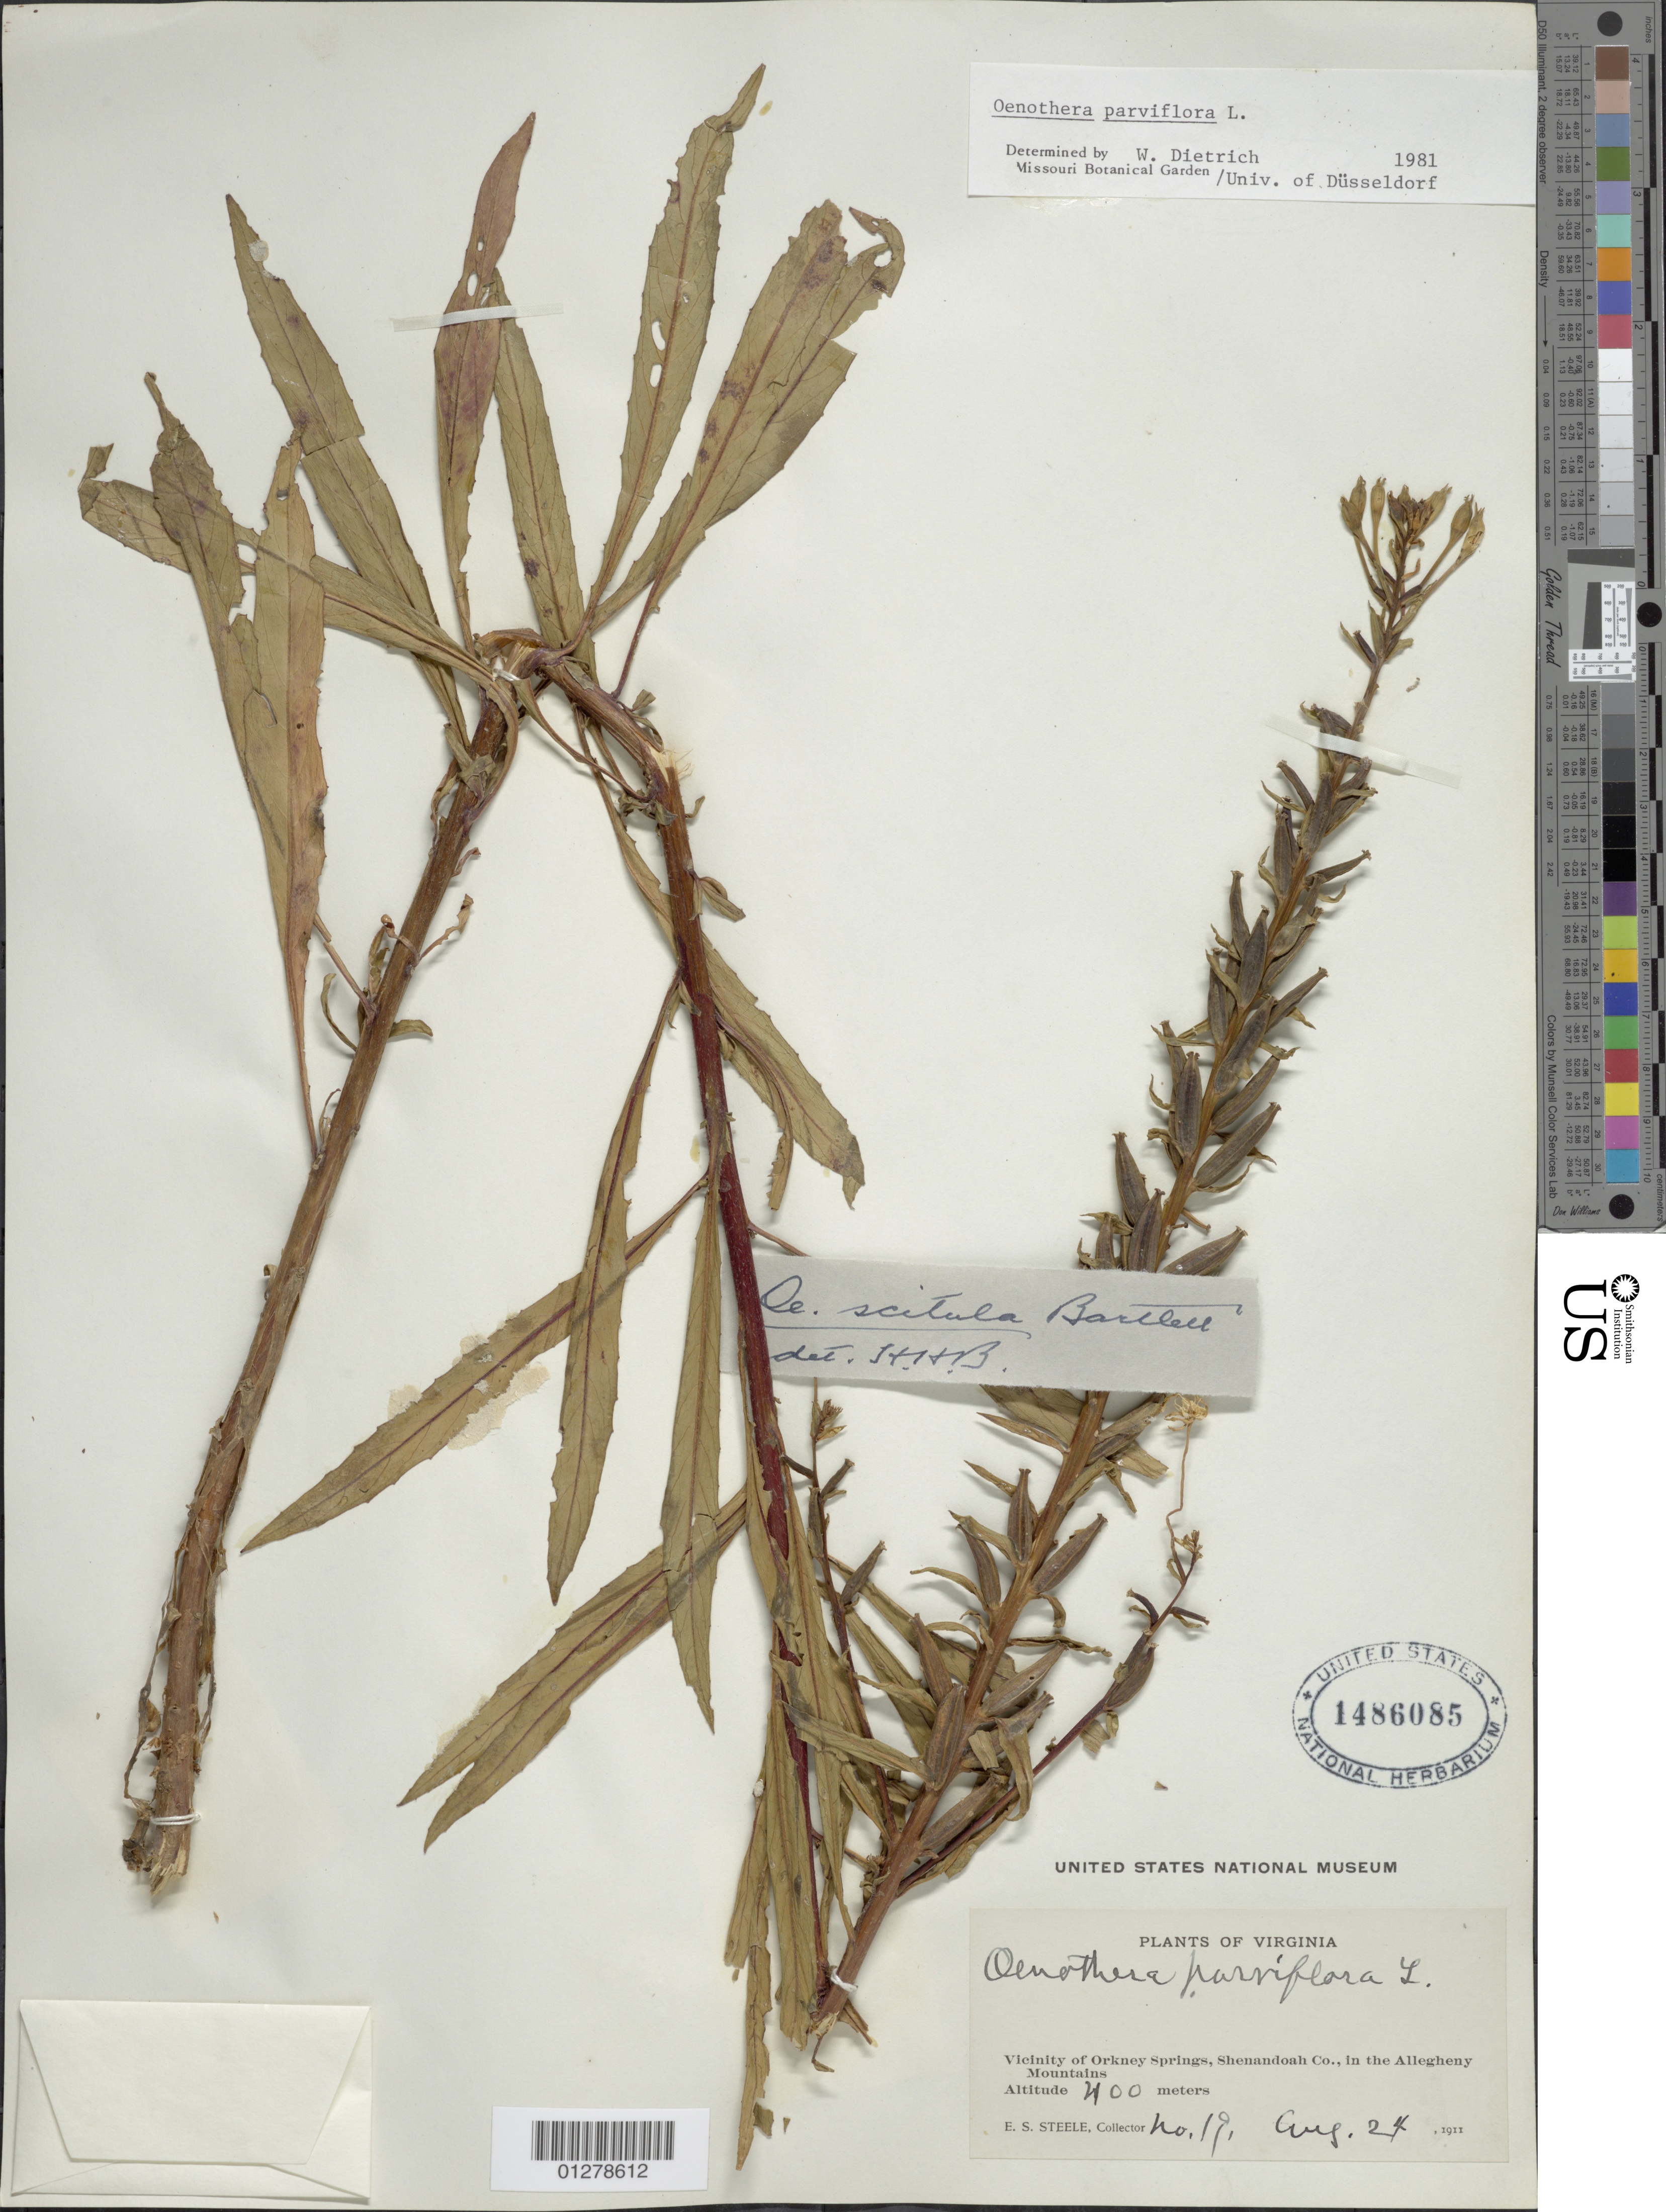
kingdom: Plantae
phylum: Tracheophyta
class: Magnoliopsida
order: Myrtales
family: Onagraceae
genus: Oenothera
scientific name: Oenothera parviflora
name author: L.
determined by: Munz, Philip A.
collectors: E. Steele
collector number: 19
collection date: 1911-08-24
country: United States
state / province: Virginia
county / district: Shenandoah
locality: Vicinity of Orkney Springs, in the Allegheny Mountains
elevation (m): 400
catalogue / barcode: US 1486085